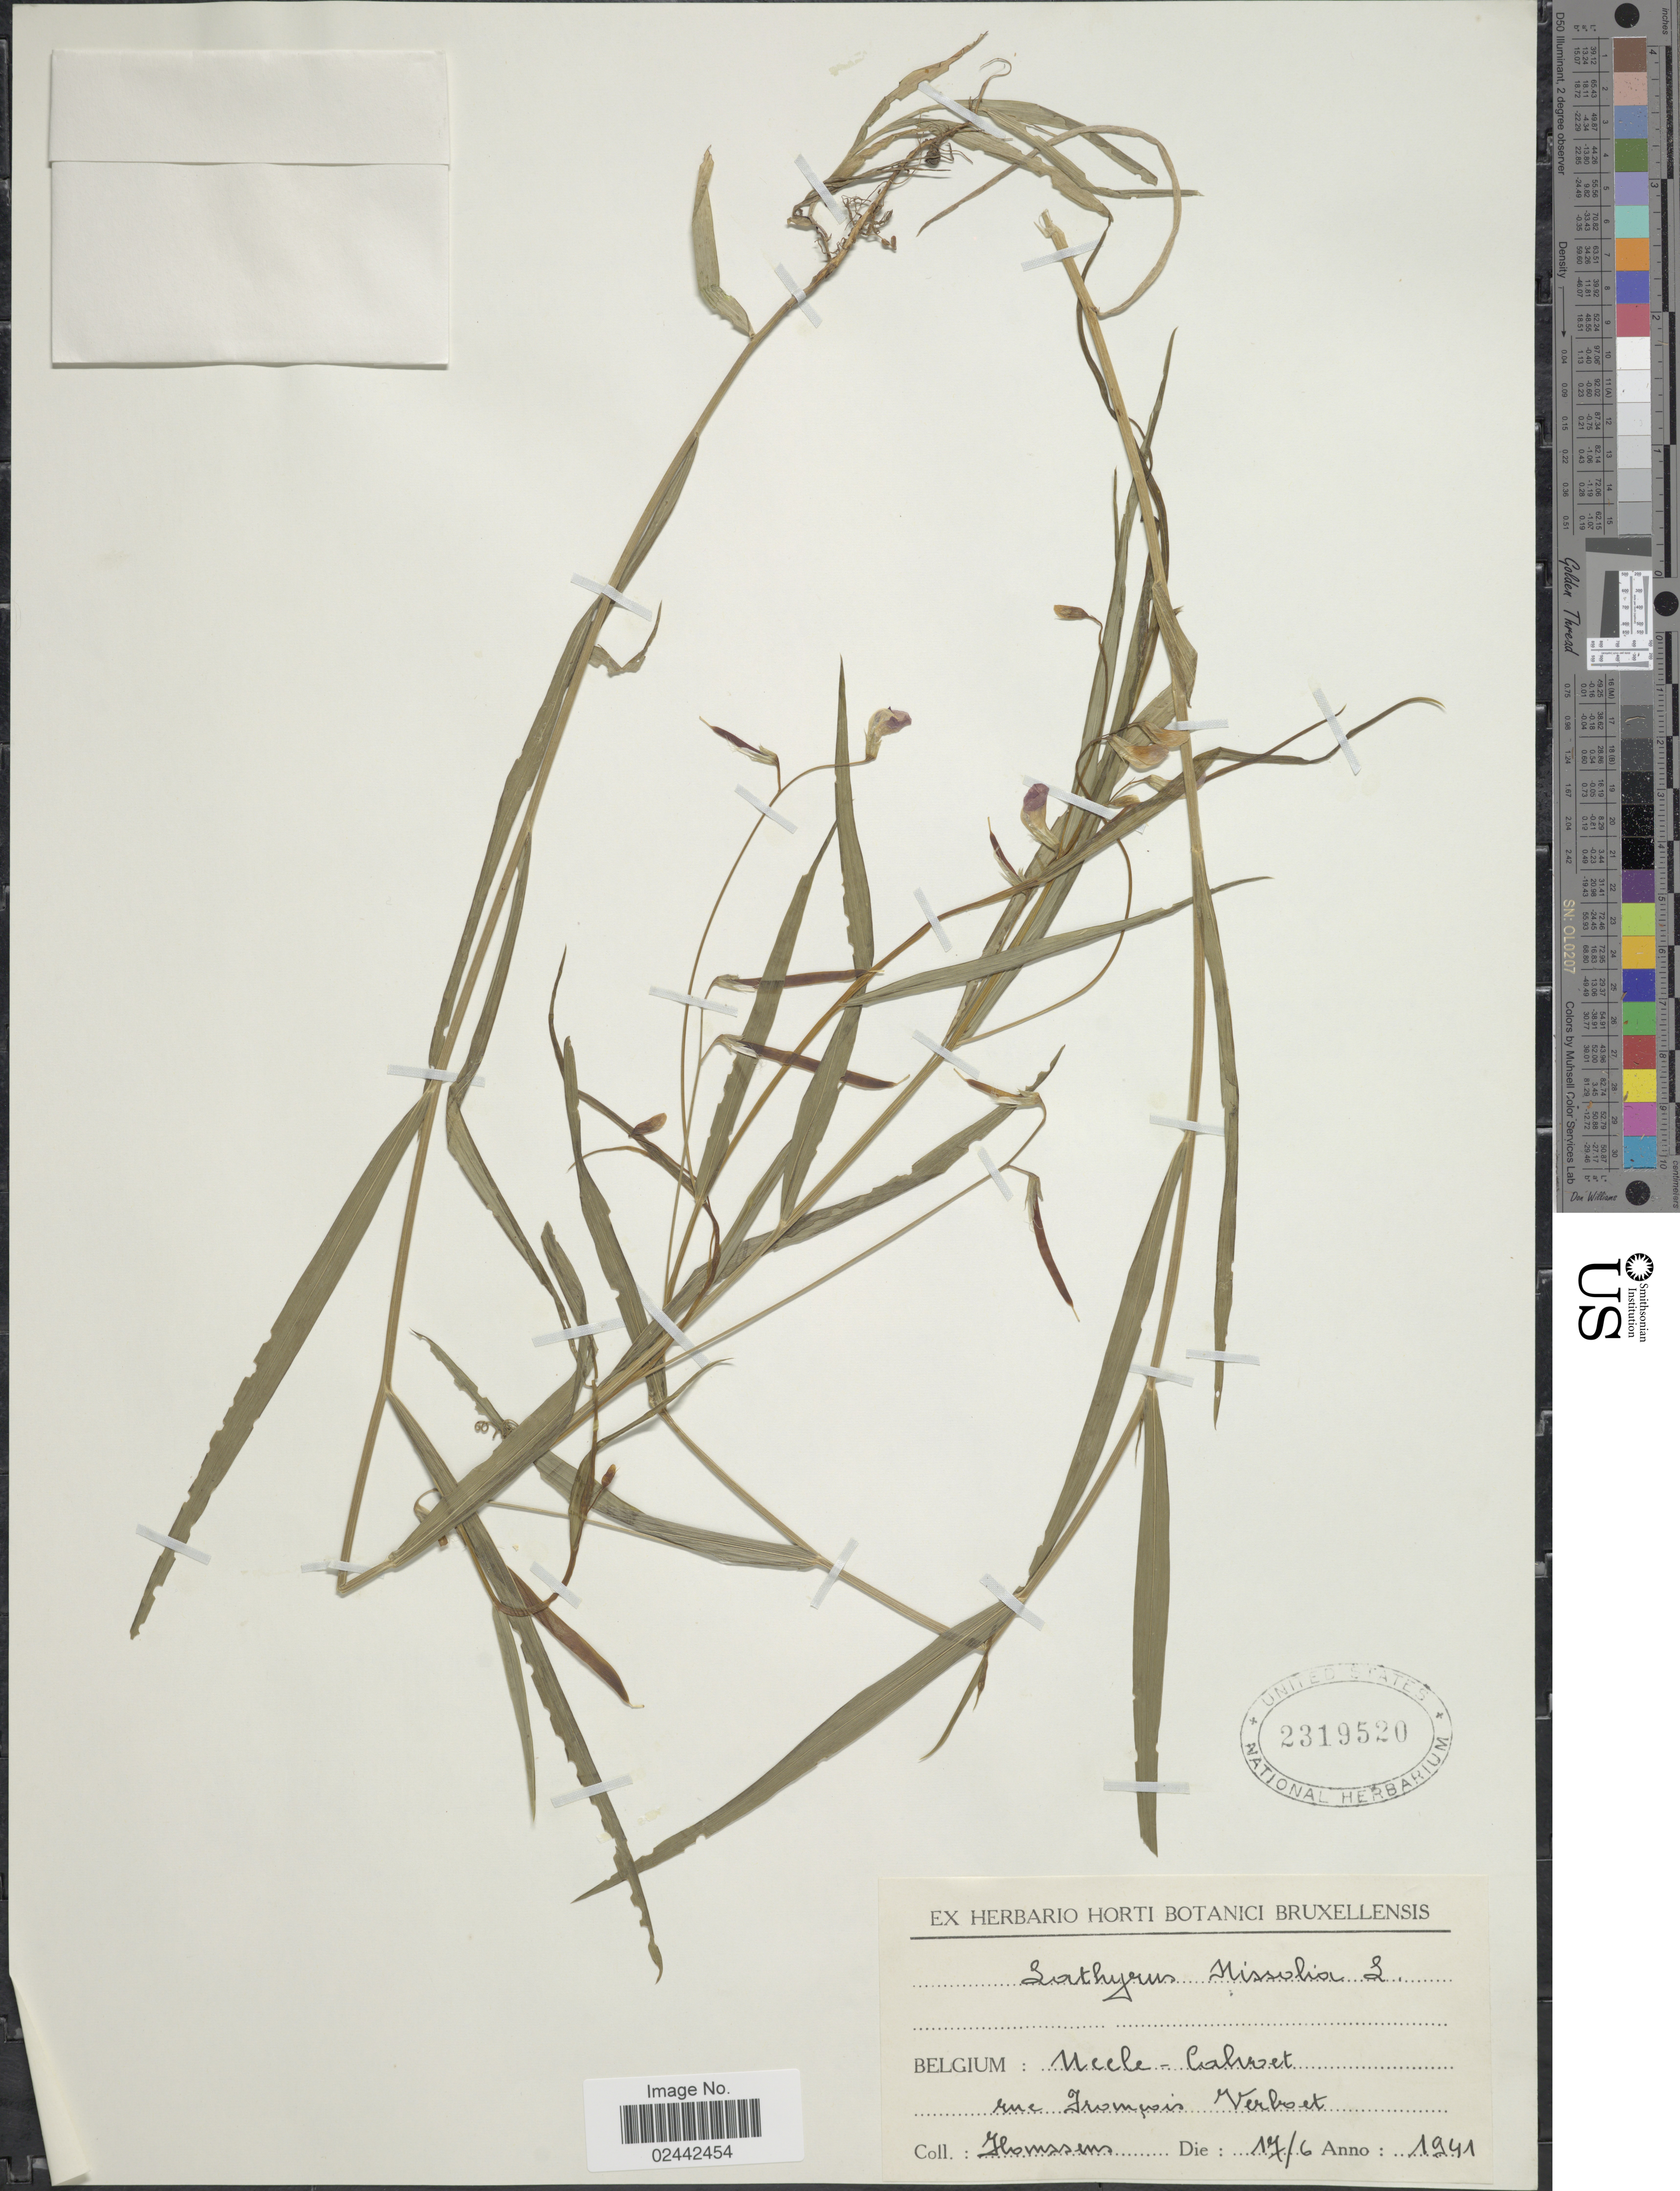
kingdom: Plantae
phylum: Tracheophyta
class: Magnoliopsida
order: Fabales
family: Fabaceae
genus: Lathyrus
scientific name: Lathyrus nissolia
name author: L.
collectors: Thomssen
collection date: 1941-06-17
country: Belgium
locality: Neele - Cahret rue Fromwis Verboet. [interpreted]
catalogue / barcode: US 2319520